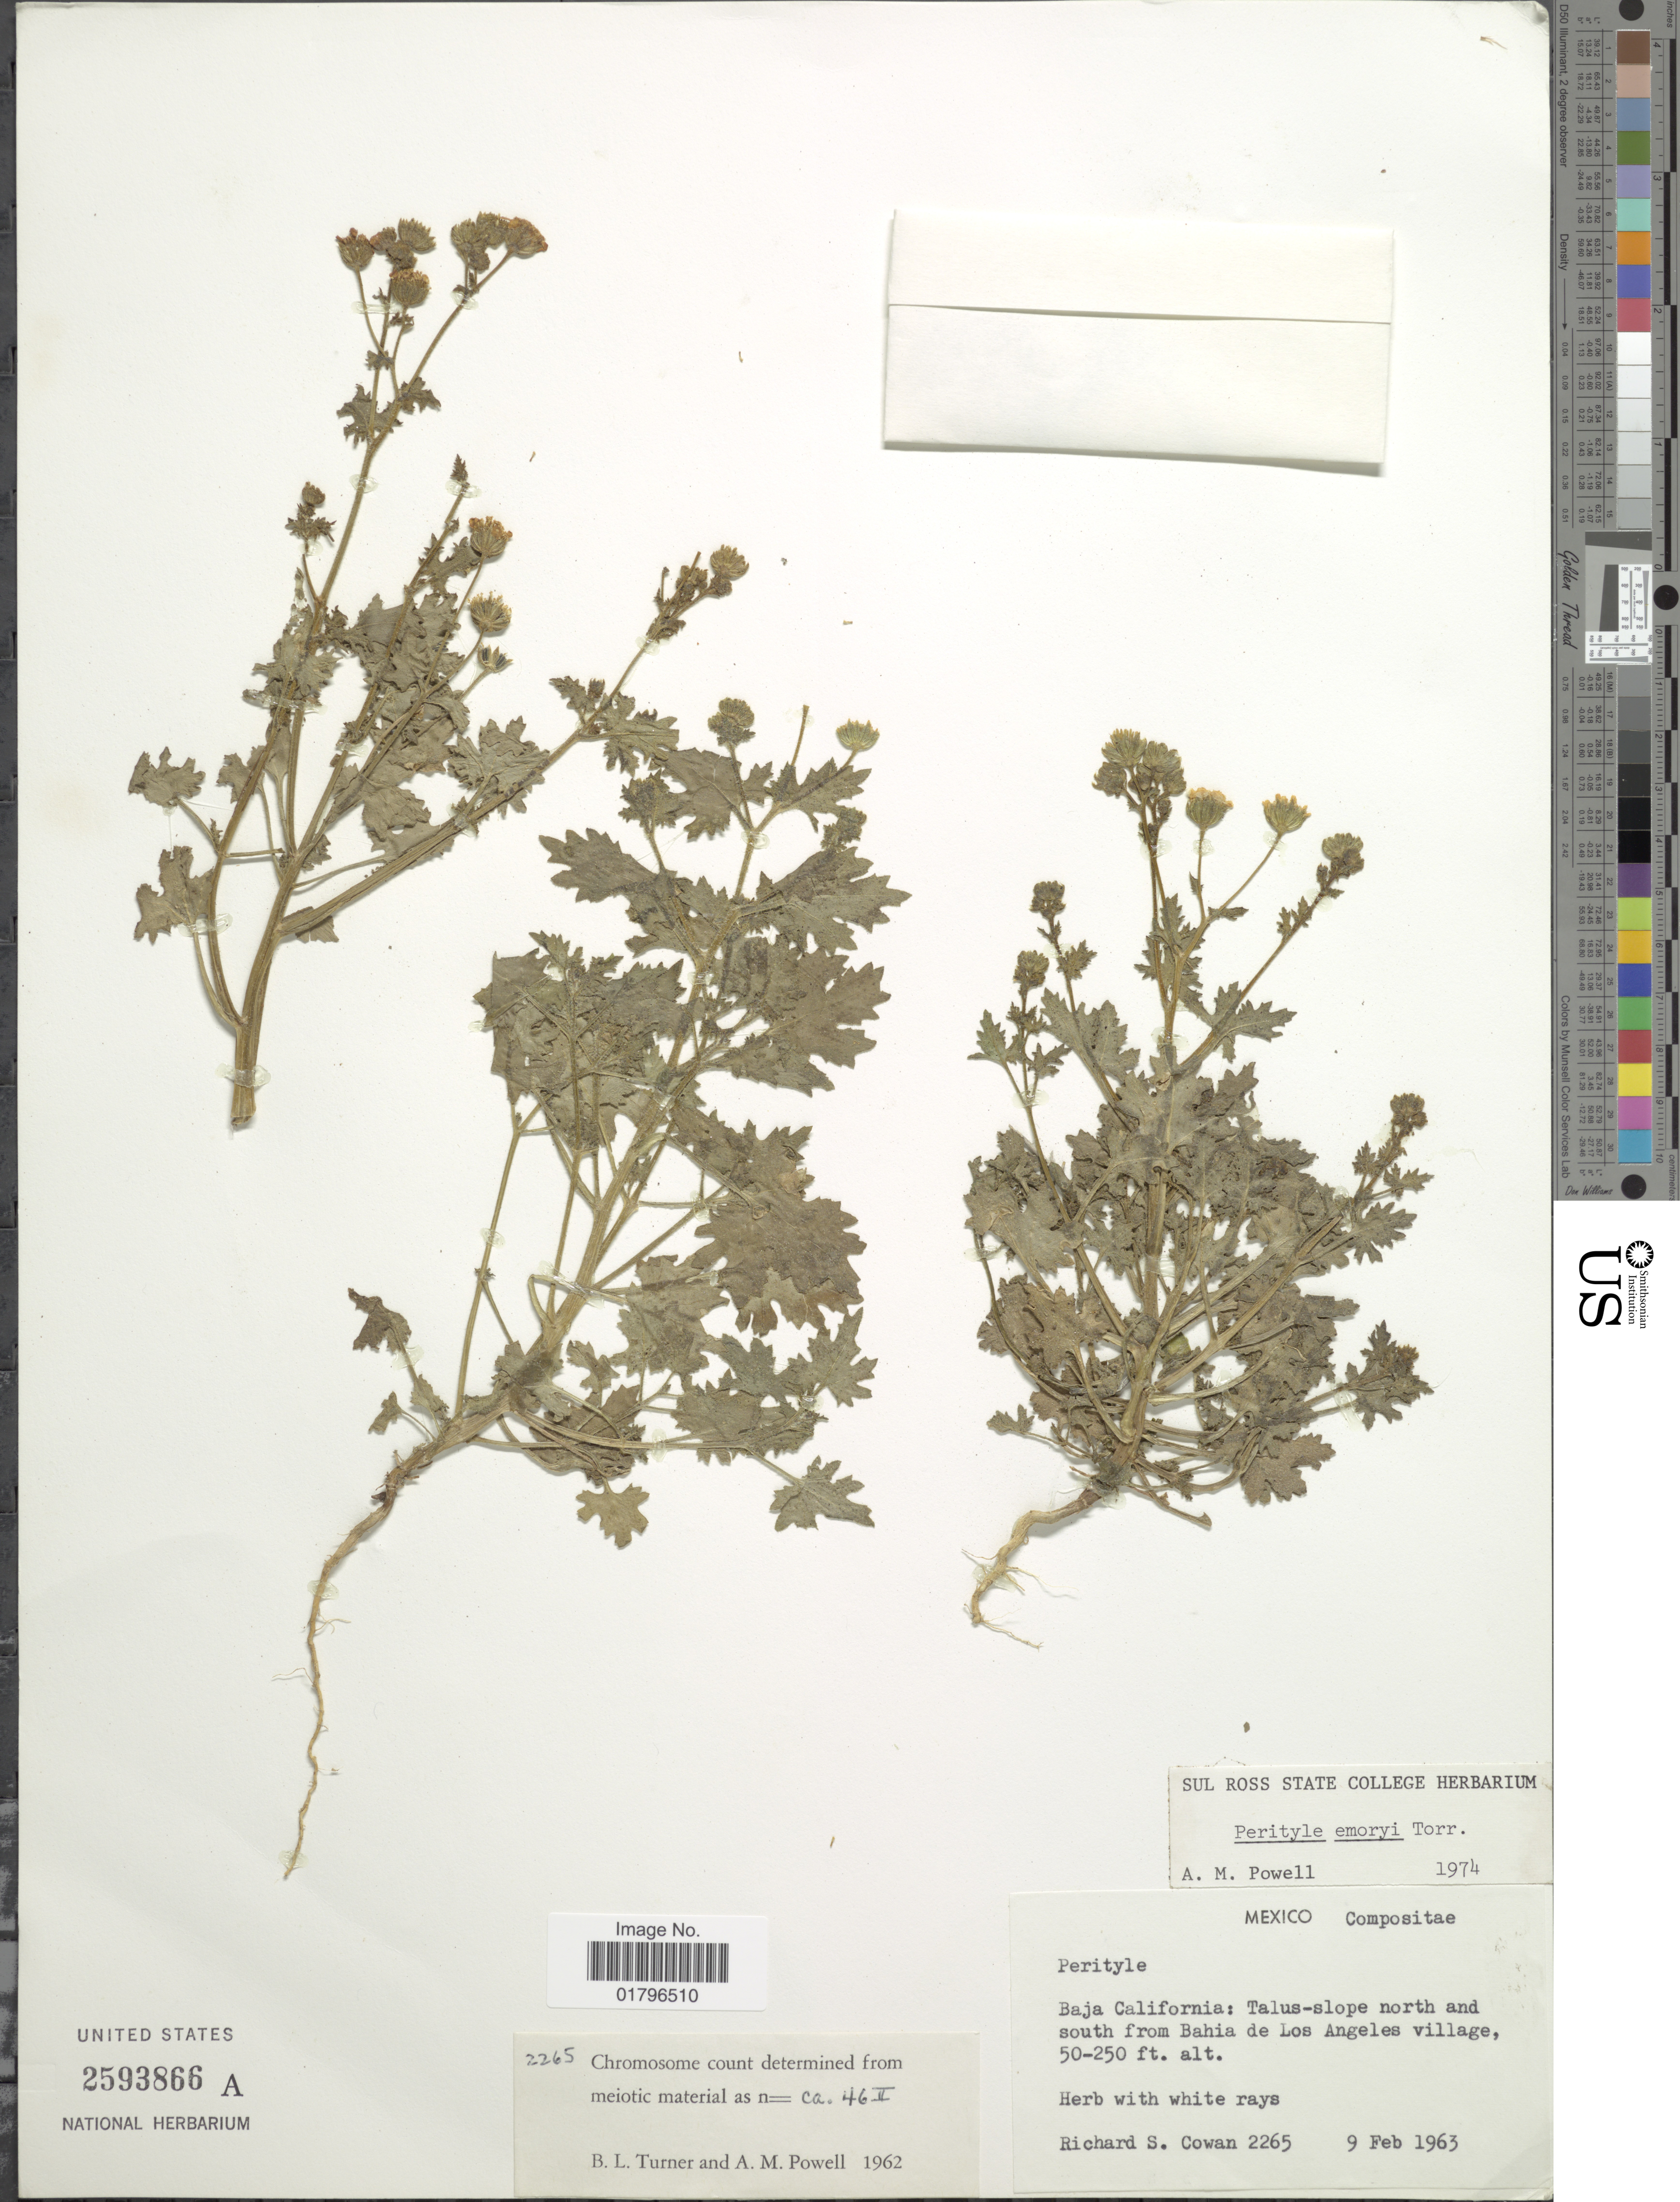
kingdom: Plantae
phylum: Tracheophyta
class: Magnoliopsida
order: Asterales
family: Asteraceae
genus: Perityle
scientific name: Perityle emoryi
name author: Torr.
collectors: R. S. Cowan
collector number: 2265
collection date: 1963-02-09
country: Mexico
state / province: Baja California Sur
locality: Talus slope north and south from Bahia de Los Angeles Village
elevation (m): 15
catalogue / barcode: US 2593866A